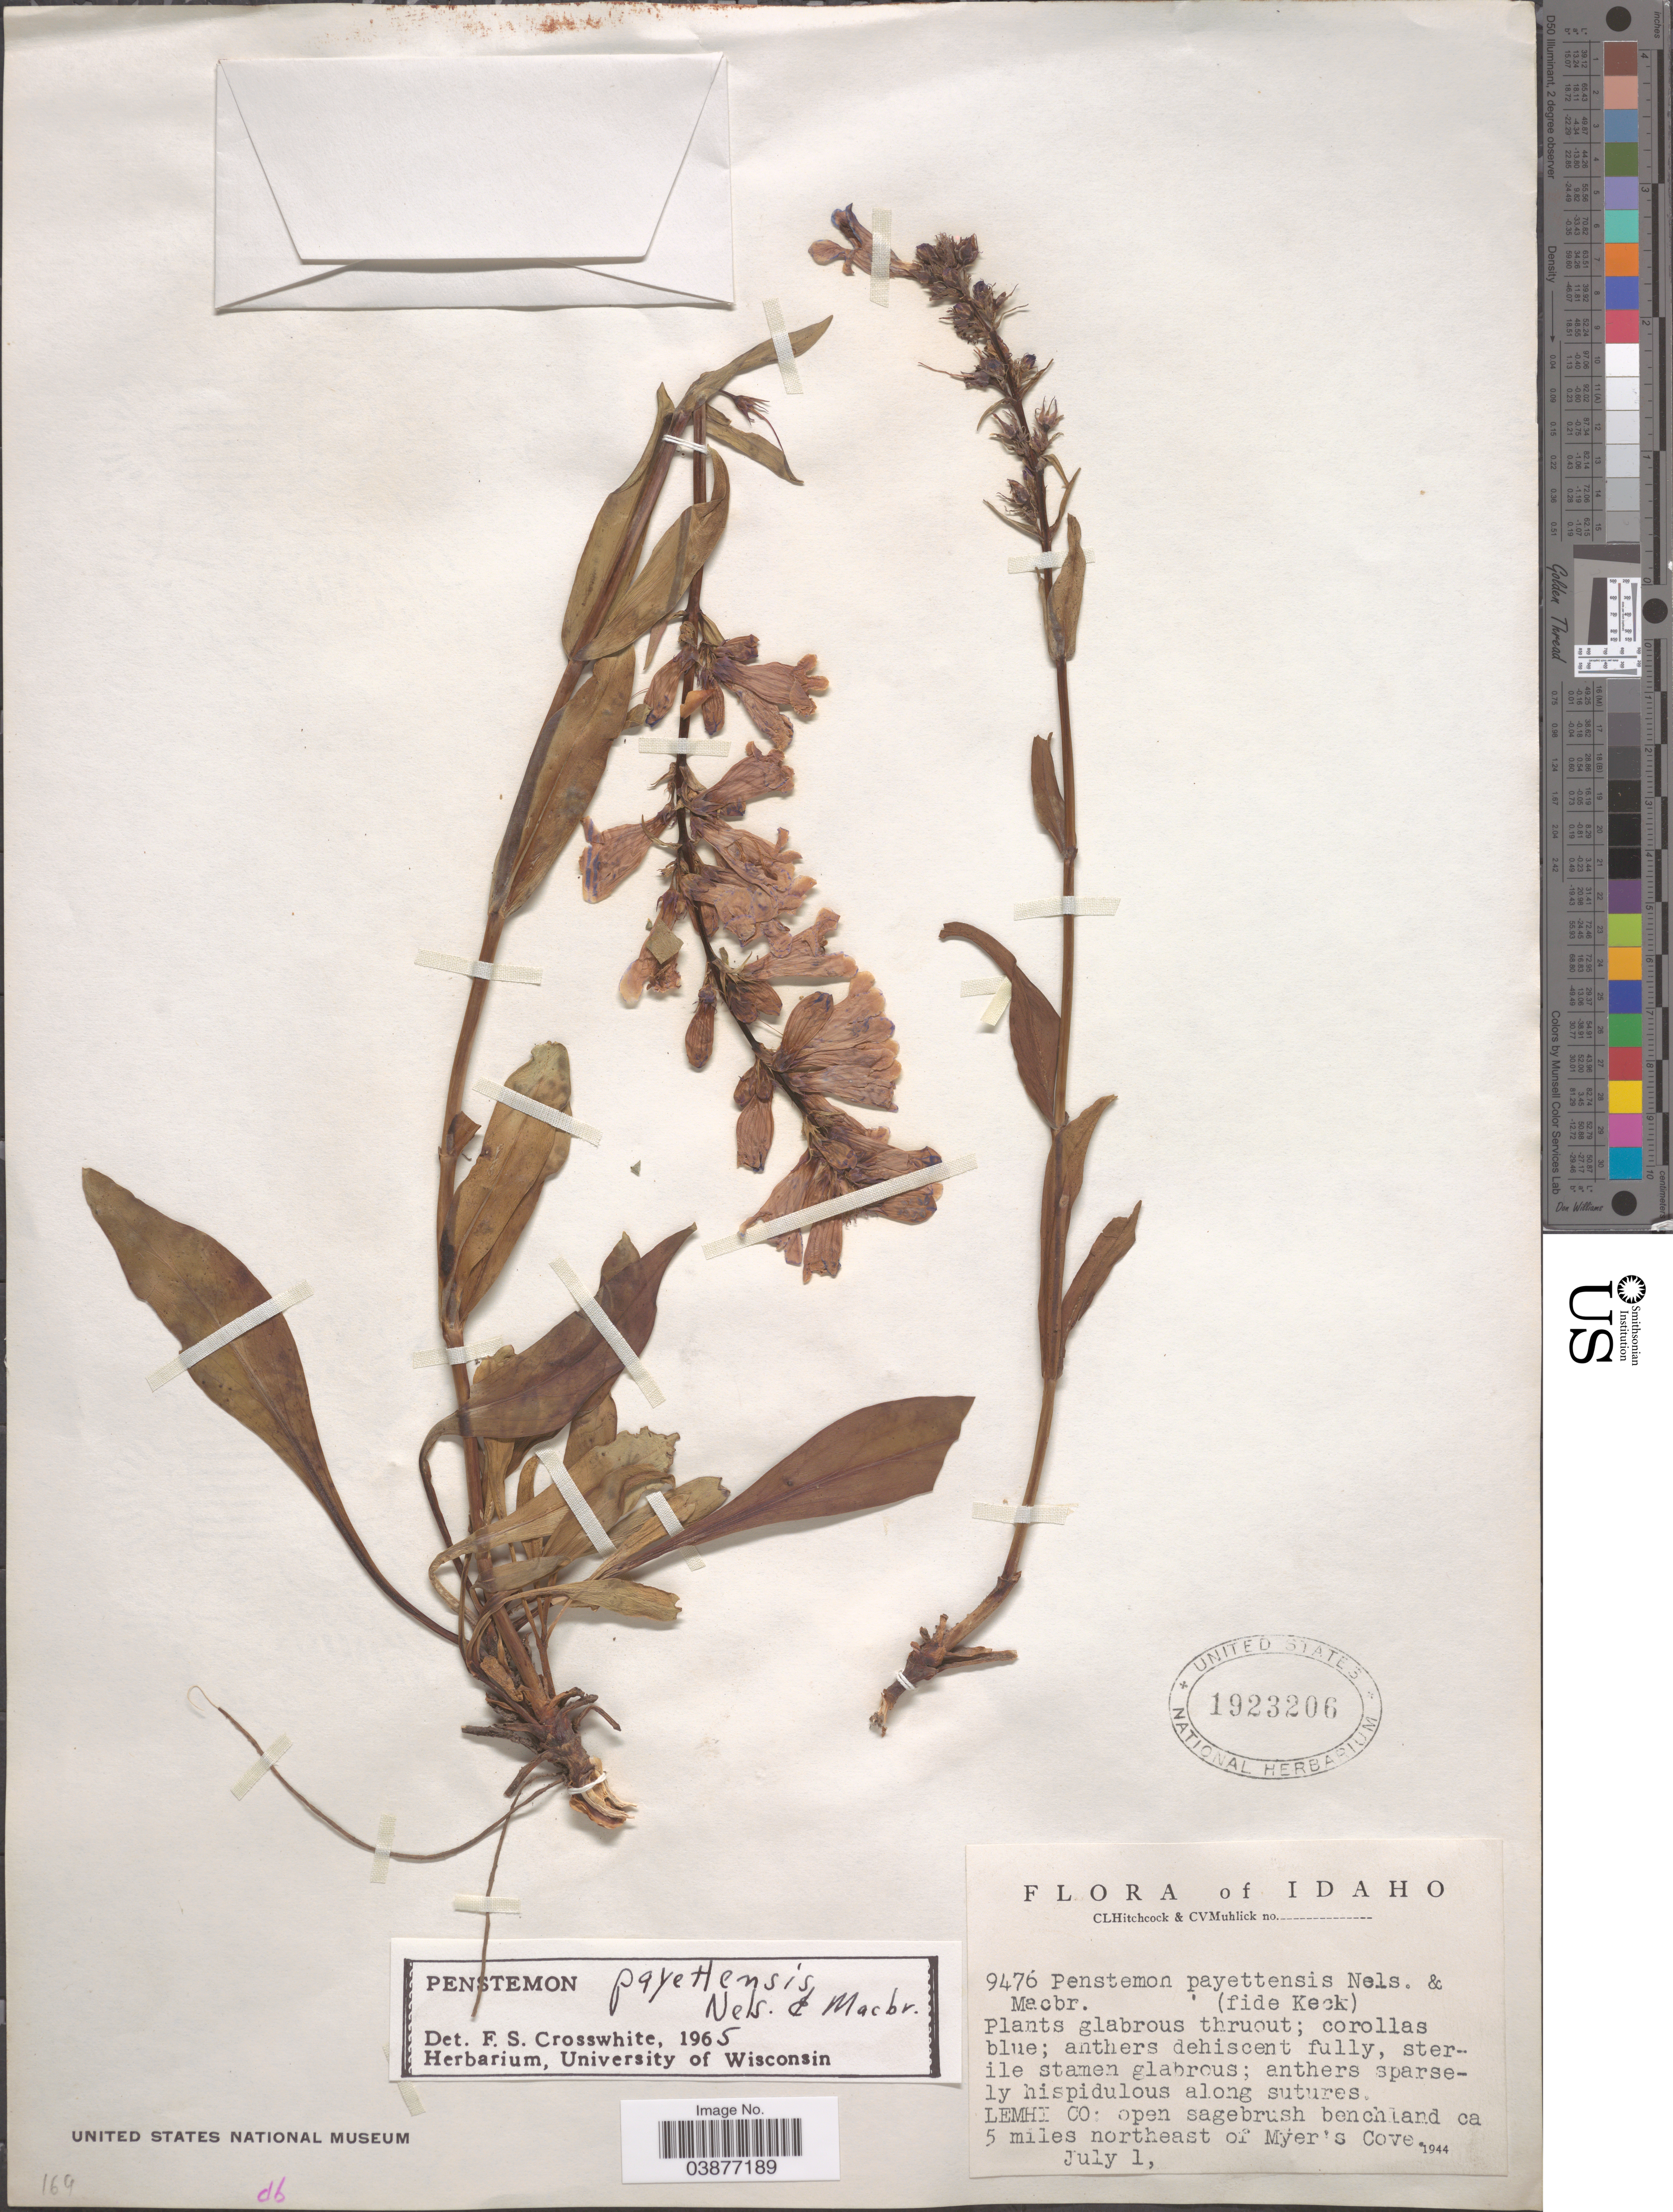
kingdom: Plantae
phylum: Tracheophyta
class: Magnoliopsida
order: Lamiales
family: Plantaginaceae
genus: Penstemon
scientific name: Penstemon payettensis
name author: J.F. Macbr. & A. Nelson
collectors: C. L. Hitchcock & C. V. Muhlick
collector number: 9476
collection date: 1944-07-01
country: United States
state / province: Idaho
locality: Lemhi Co: open sagebrush benchland ca 5 miles northeast of Myer's Cove.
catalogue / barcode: US 1923206